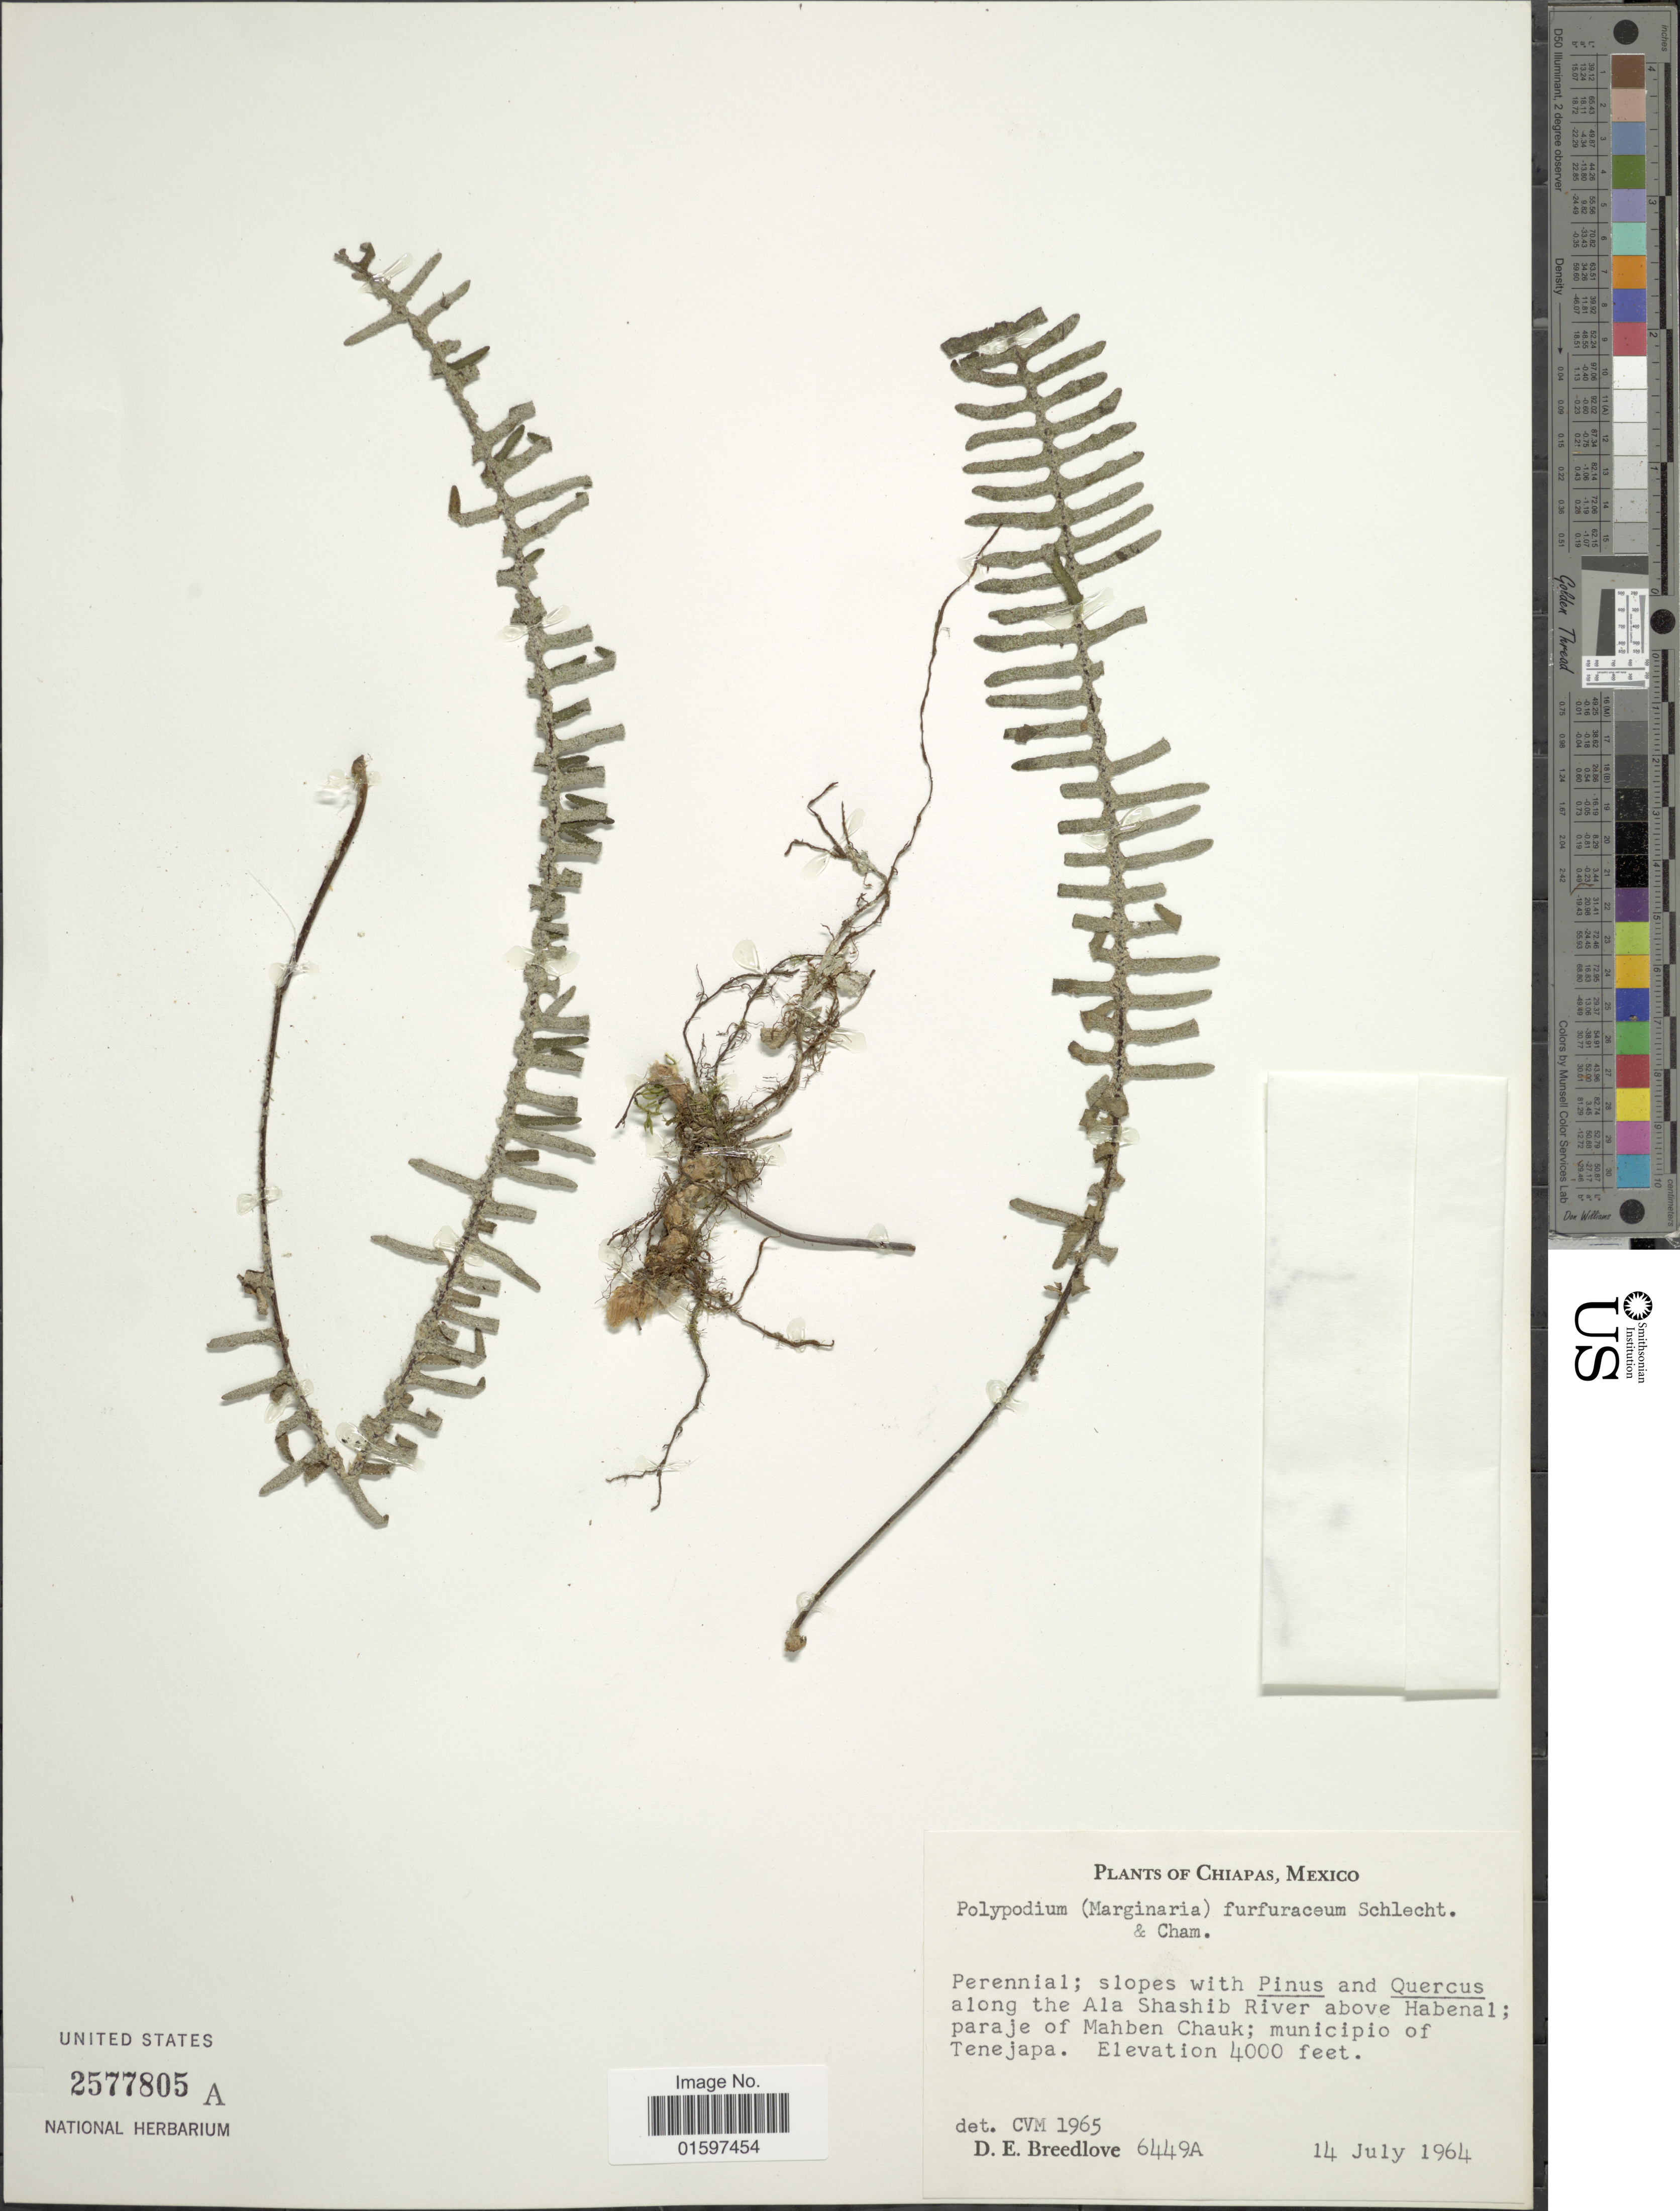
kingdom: Plantae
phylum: Tracheophyta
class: Polypodiopsida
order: Polypodiales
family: Polypodiaceae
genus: Pleopeltis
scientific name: Pleopeltis furfuracea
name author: (Schltdl. & Cham.) A.R. Sm. & Tejero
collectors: D. E. Breedlove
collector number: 6449A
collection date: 1964-07-14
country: Mexico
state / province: Chiapas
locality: Along the Ala Shashib River above Habenal; paraje of Mahben Chauk; Municipio of Tenejapa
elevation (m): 1219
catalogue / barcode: US 2577805A